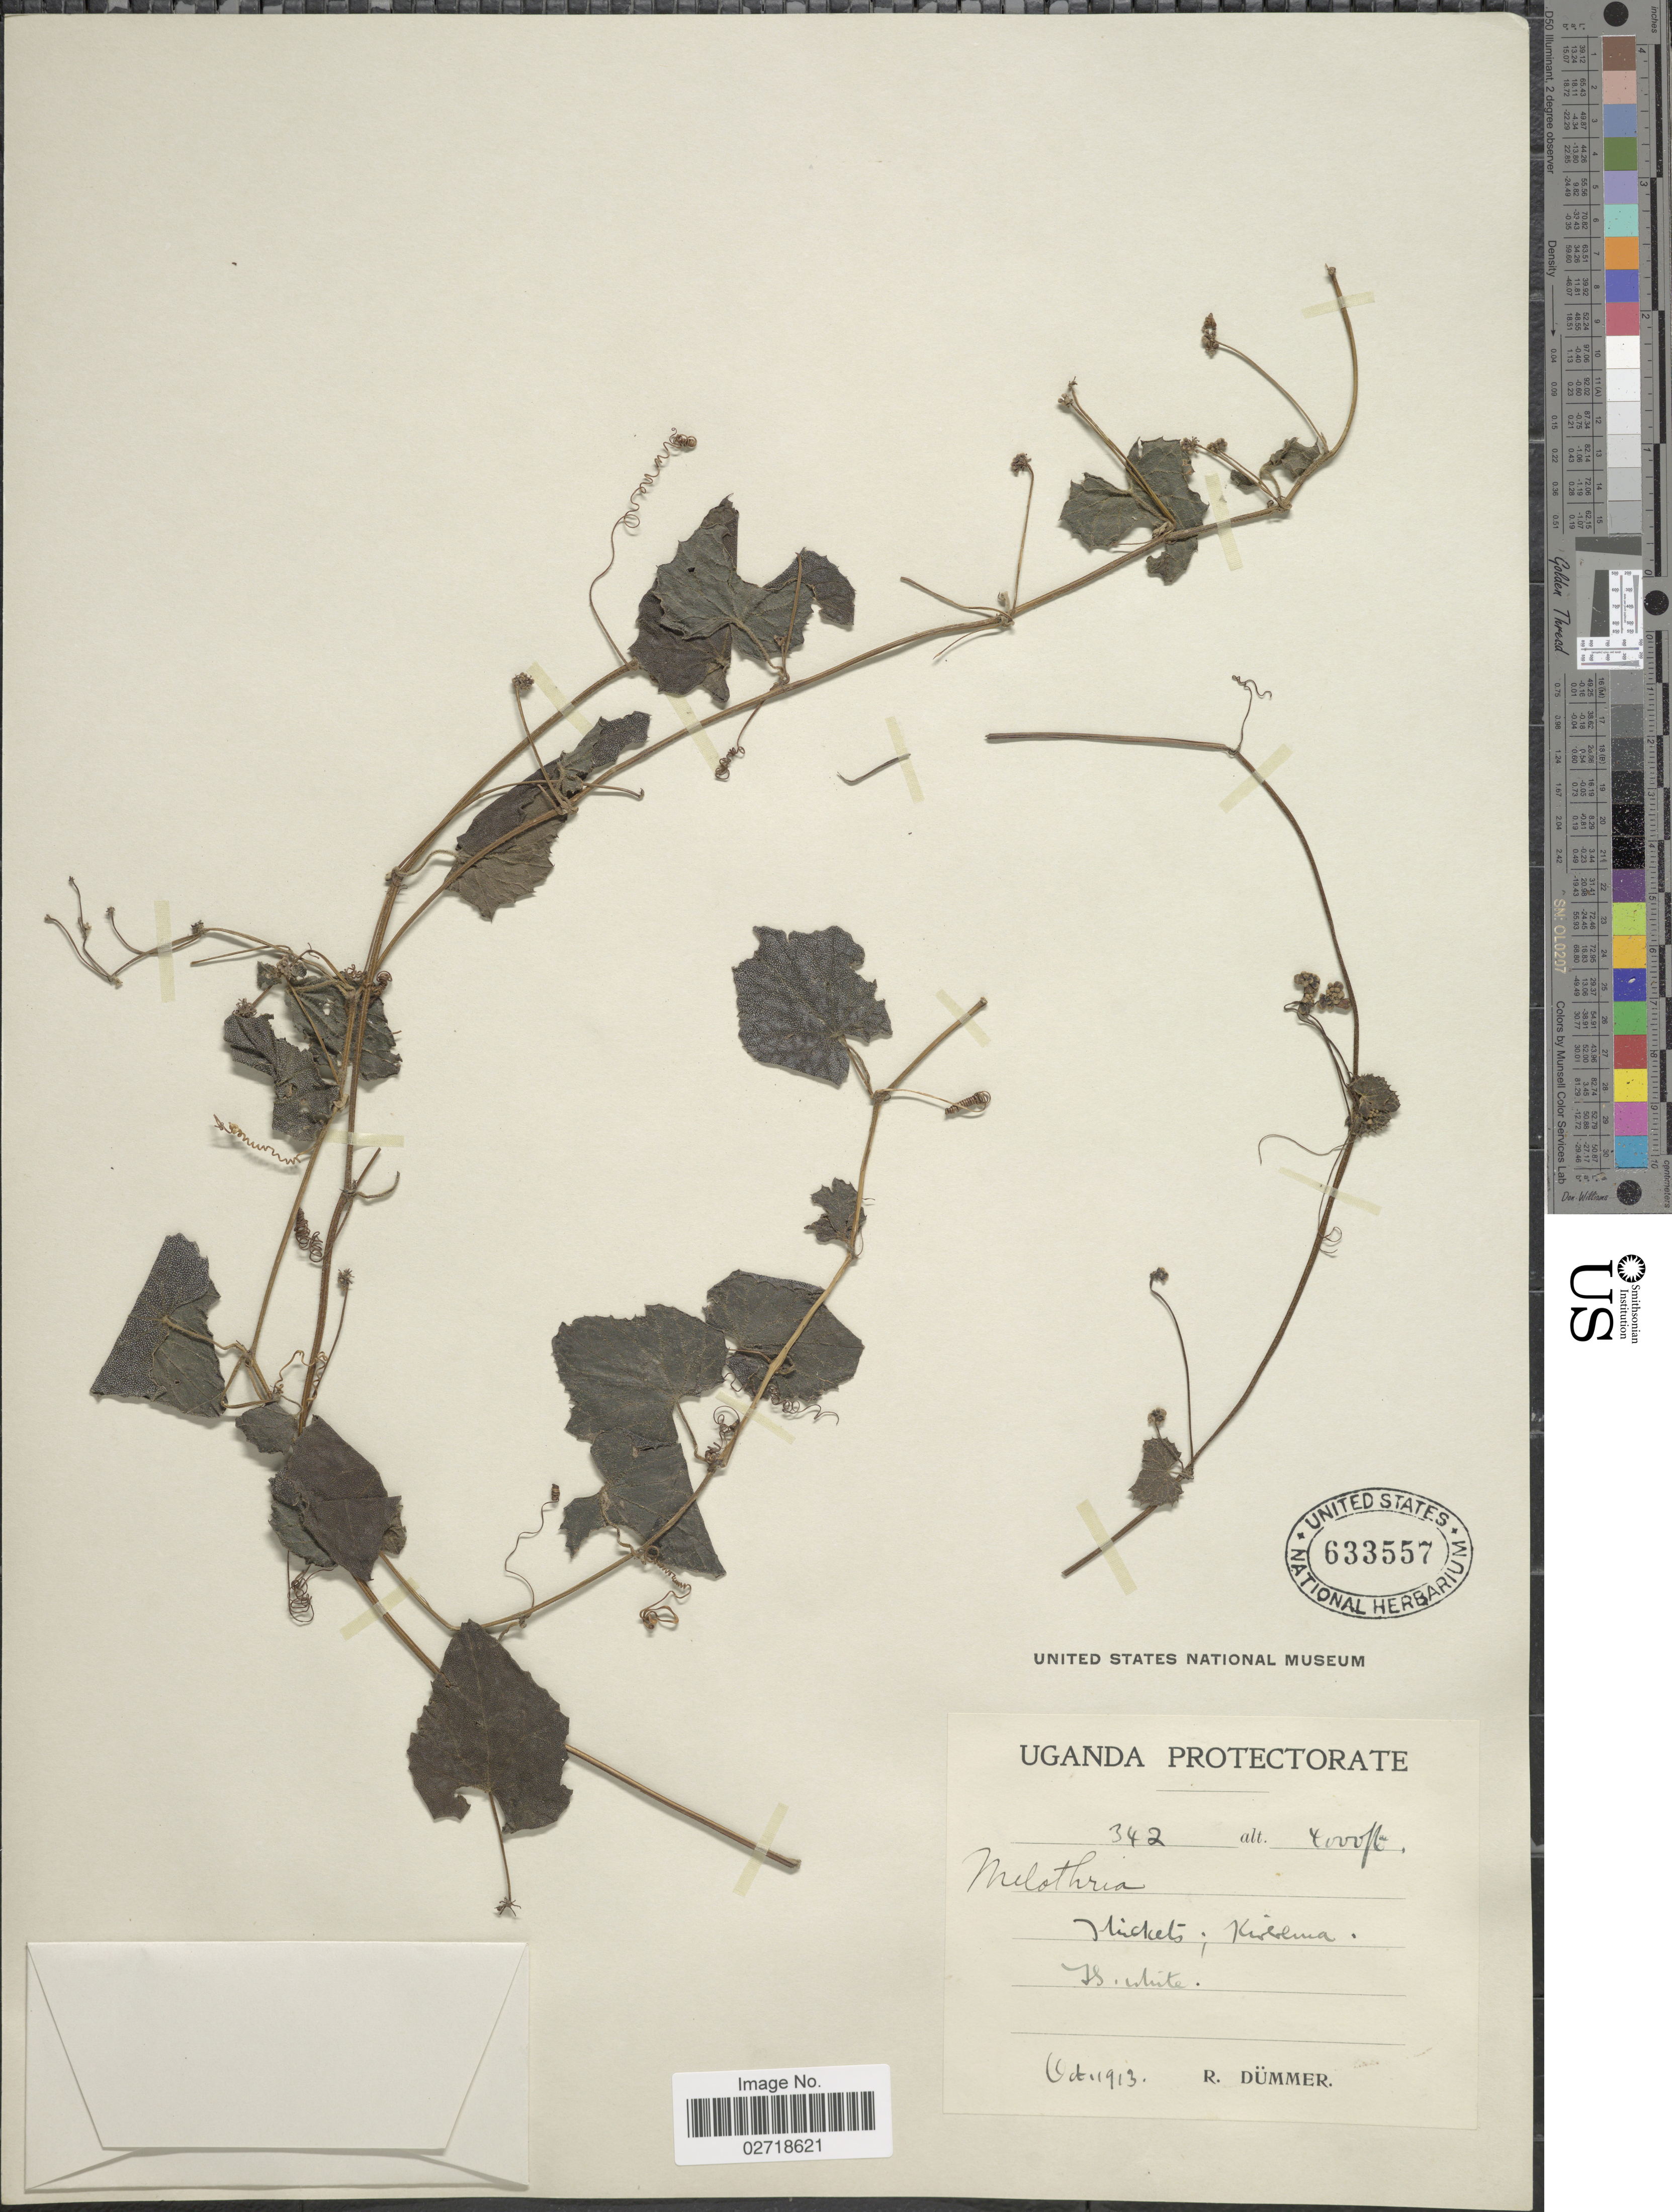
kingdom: Plantae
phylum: Tracheophyta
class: Magnoliopsida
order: Cucurbitales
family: Cucurbitaceae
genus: Zehneria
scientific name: Zehneria sp.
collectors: R. Drummer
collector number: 342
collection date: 1913-10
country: Uganda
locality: Kirerema.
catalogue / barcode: US 633557